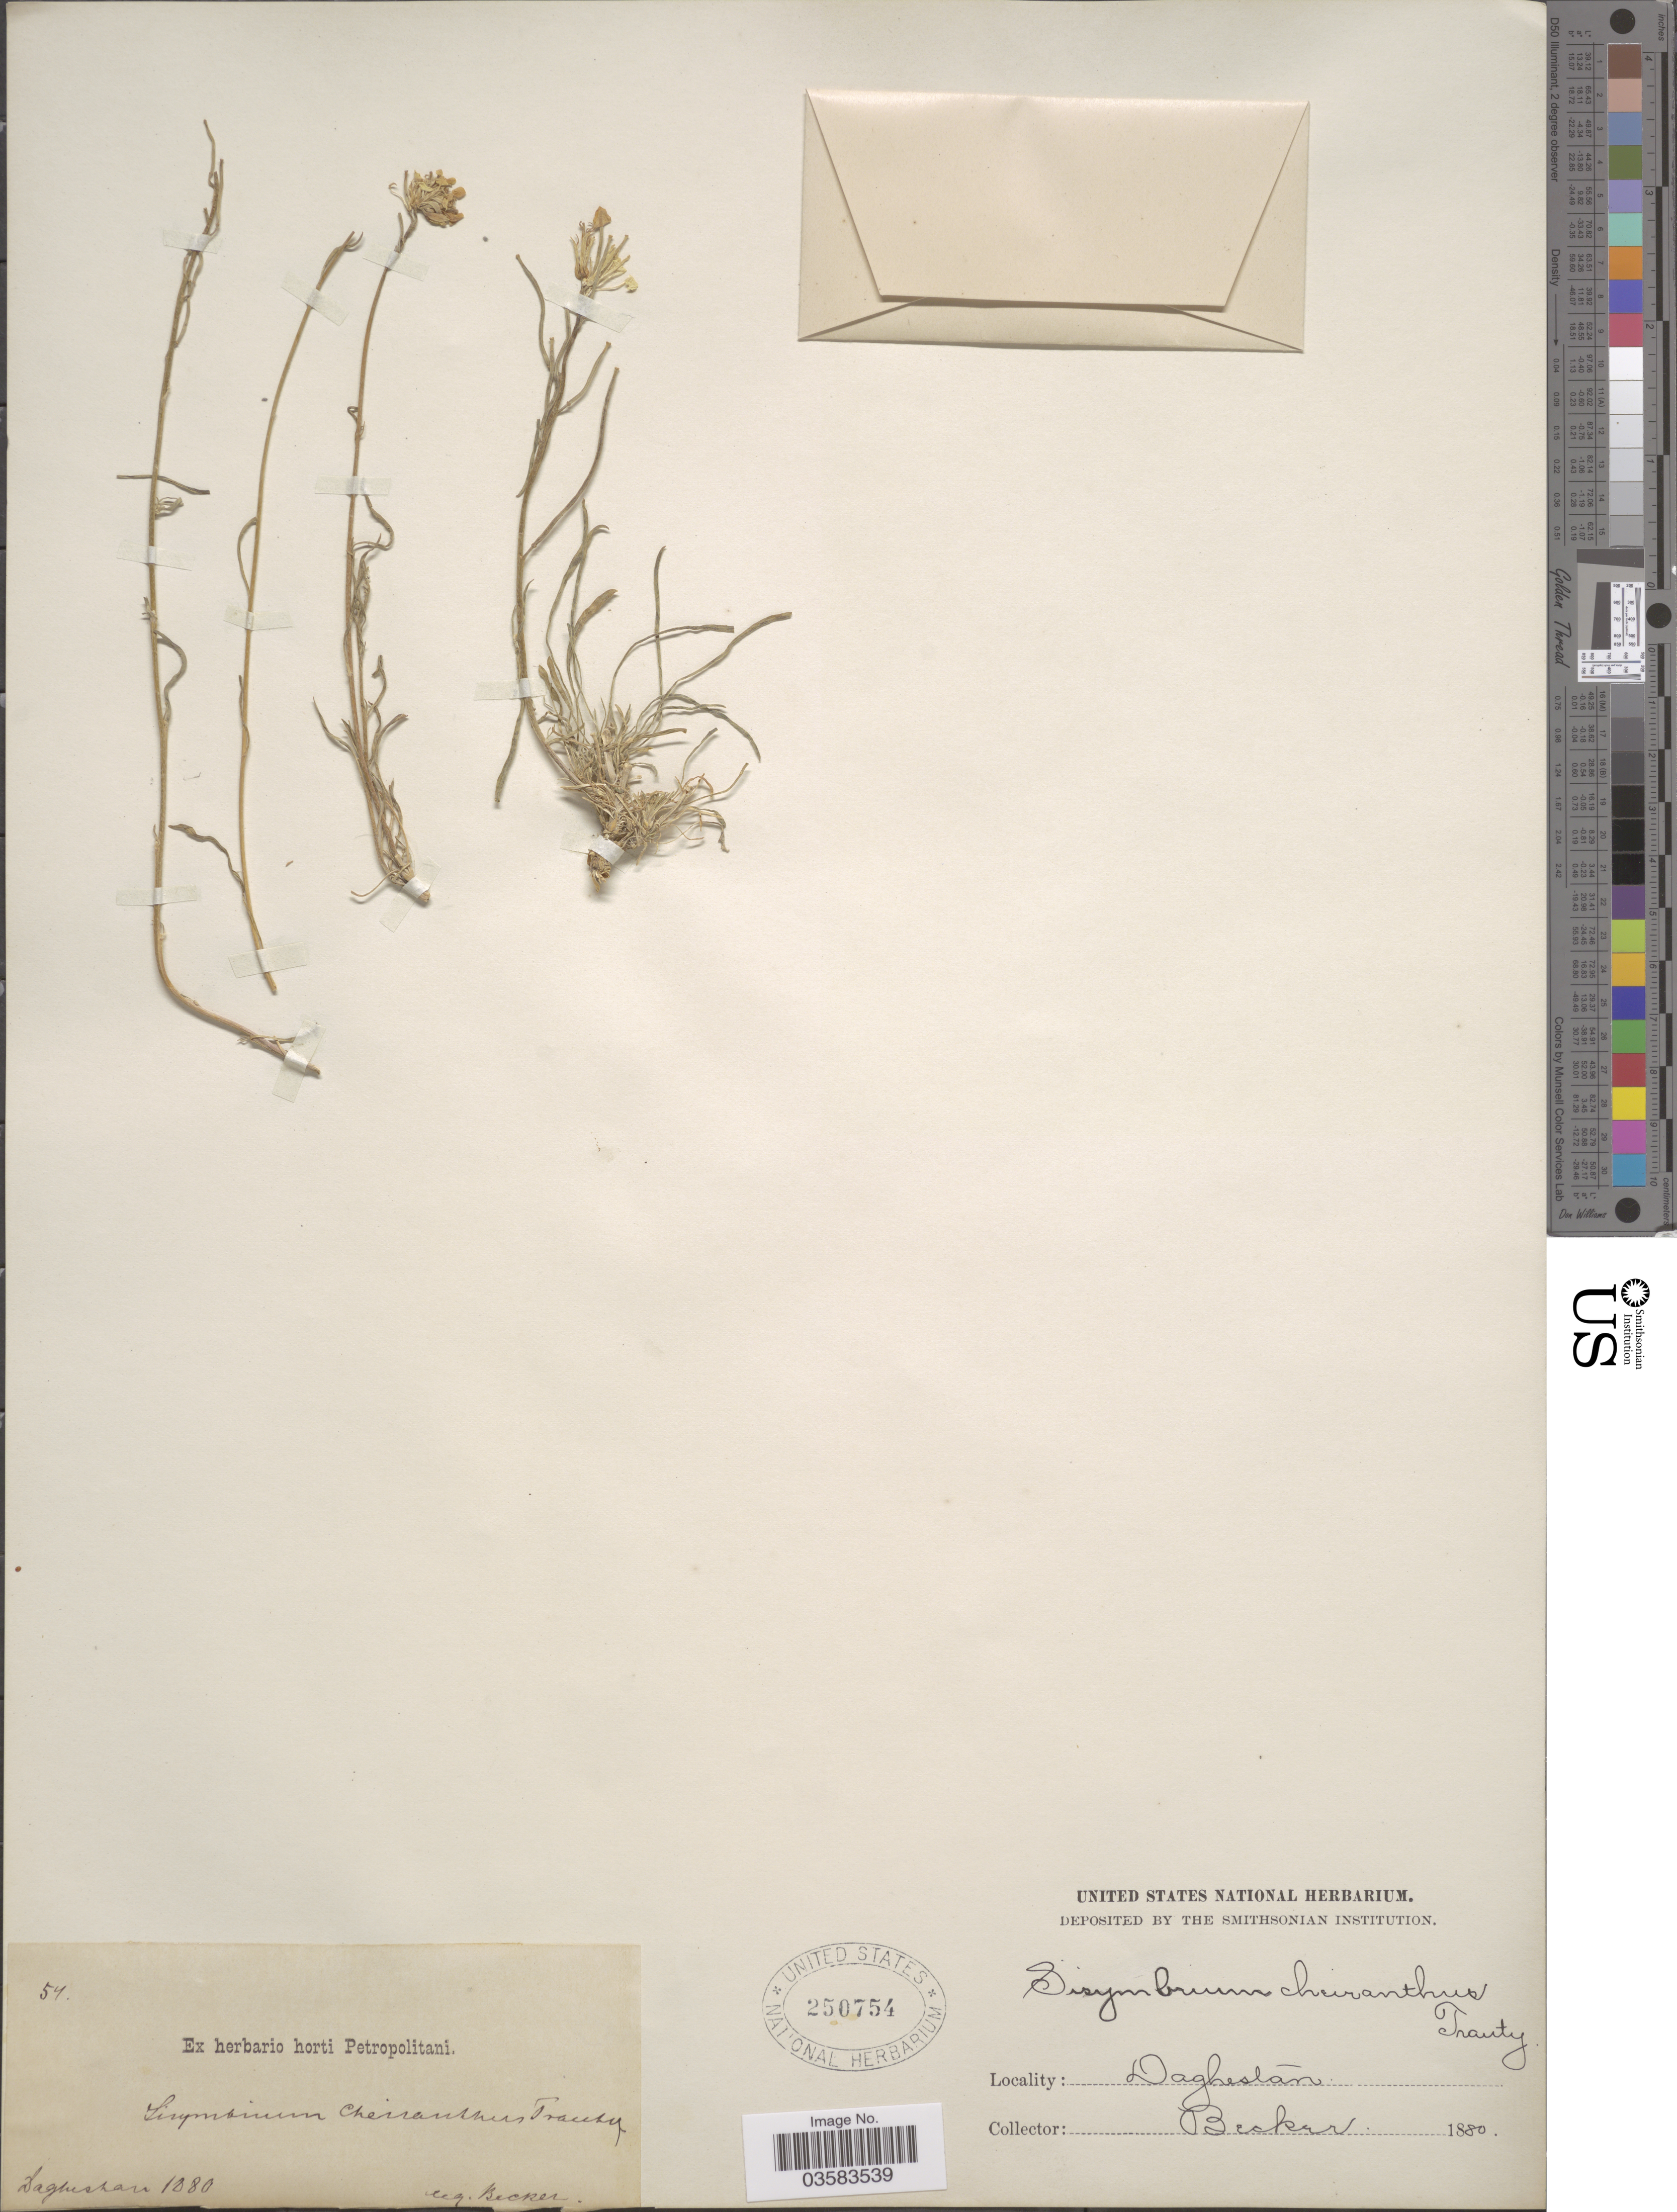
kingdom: Plantae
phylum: Tracheophyta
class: Magnoliopsida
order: Brassicales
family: Brassicaceae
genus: Sisymbrium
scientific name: Sisymbrium cheiranthus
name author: Trautv.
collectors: -. Becker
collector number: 54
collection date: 1880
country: Russian Federation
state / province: Dagestan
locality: Daghestan.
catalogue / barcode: US 250754